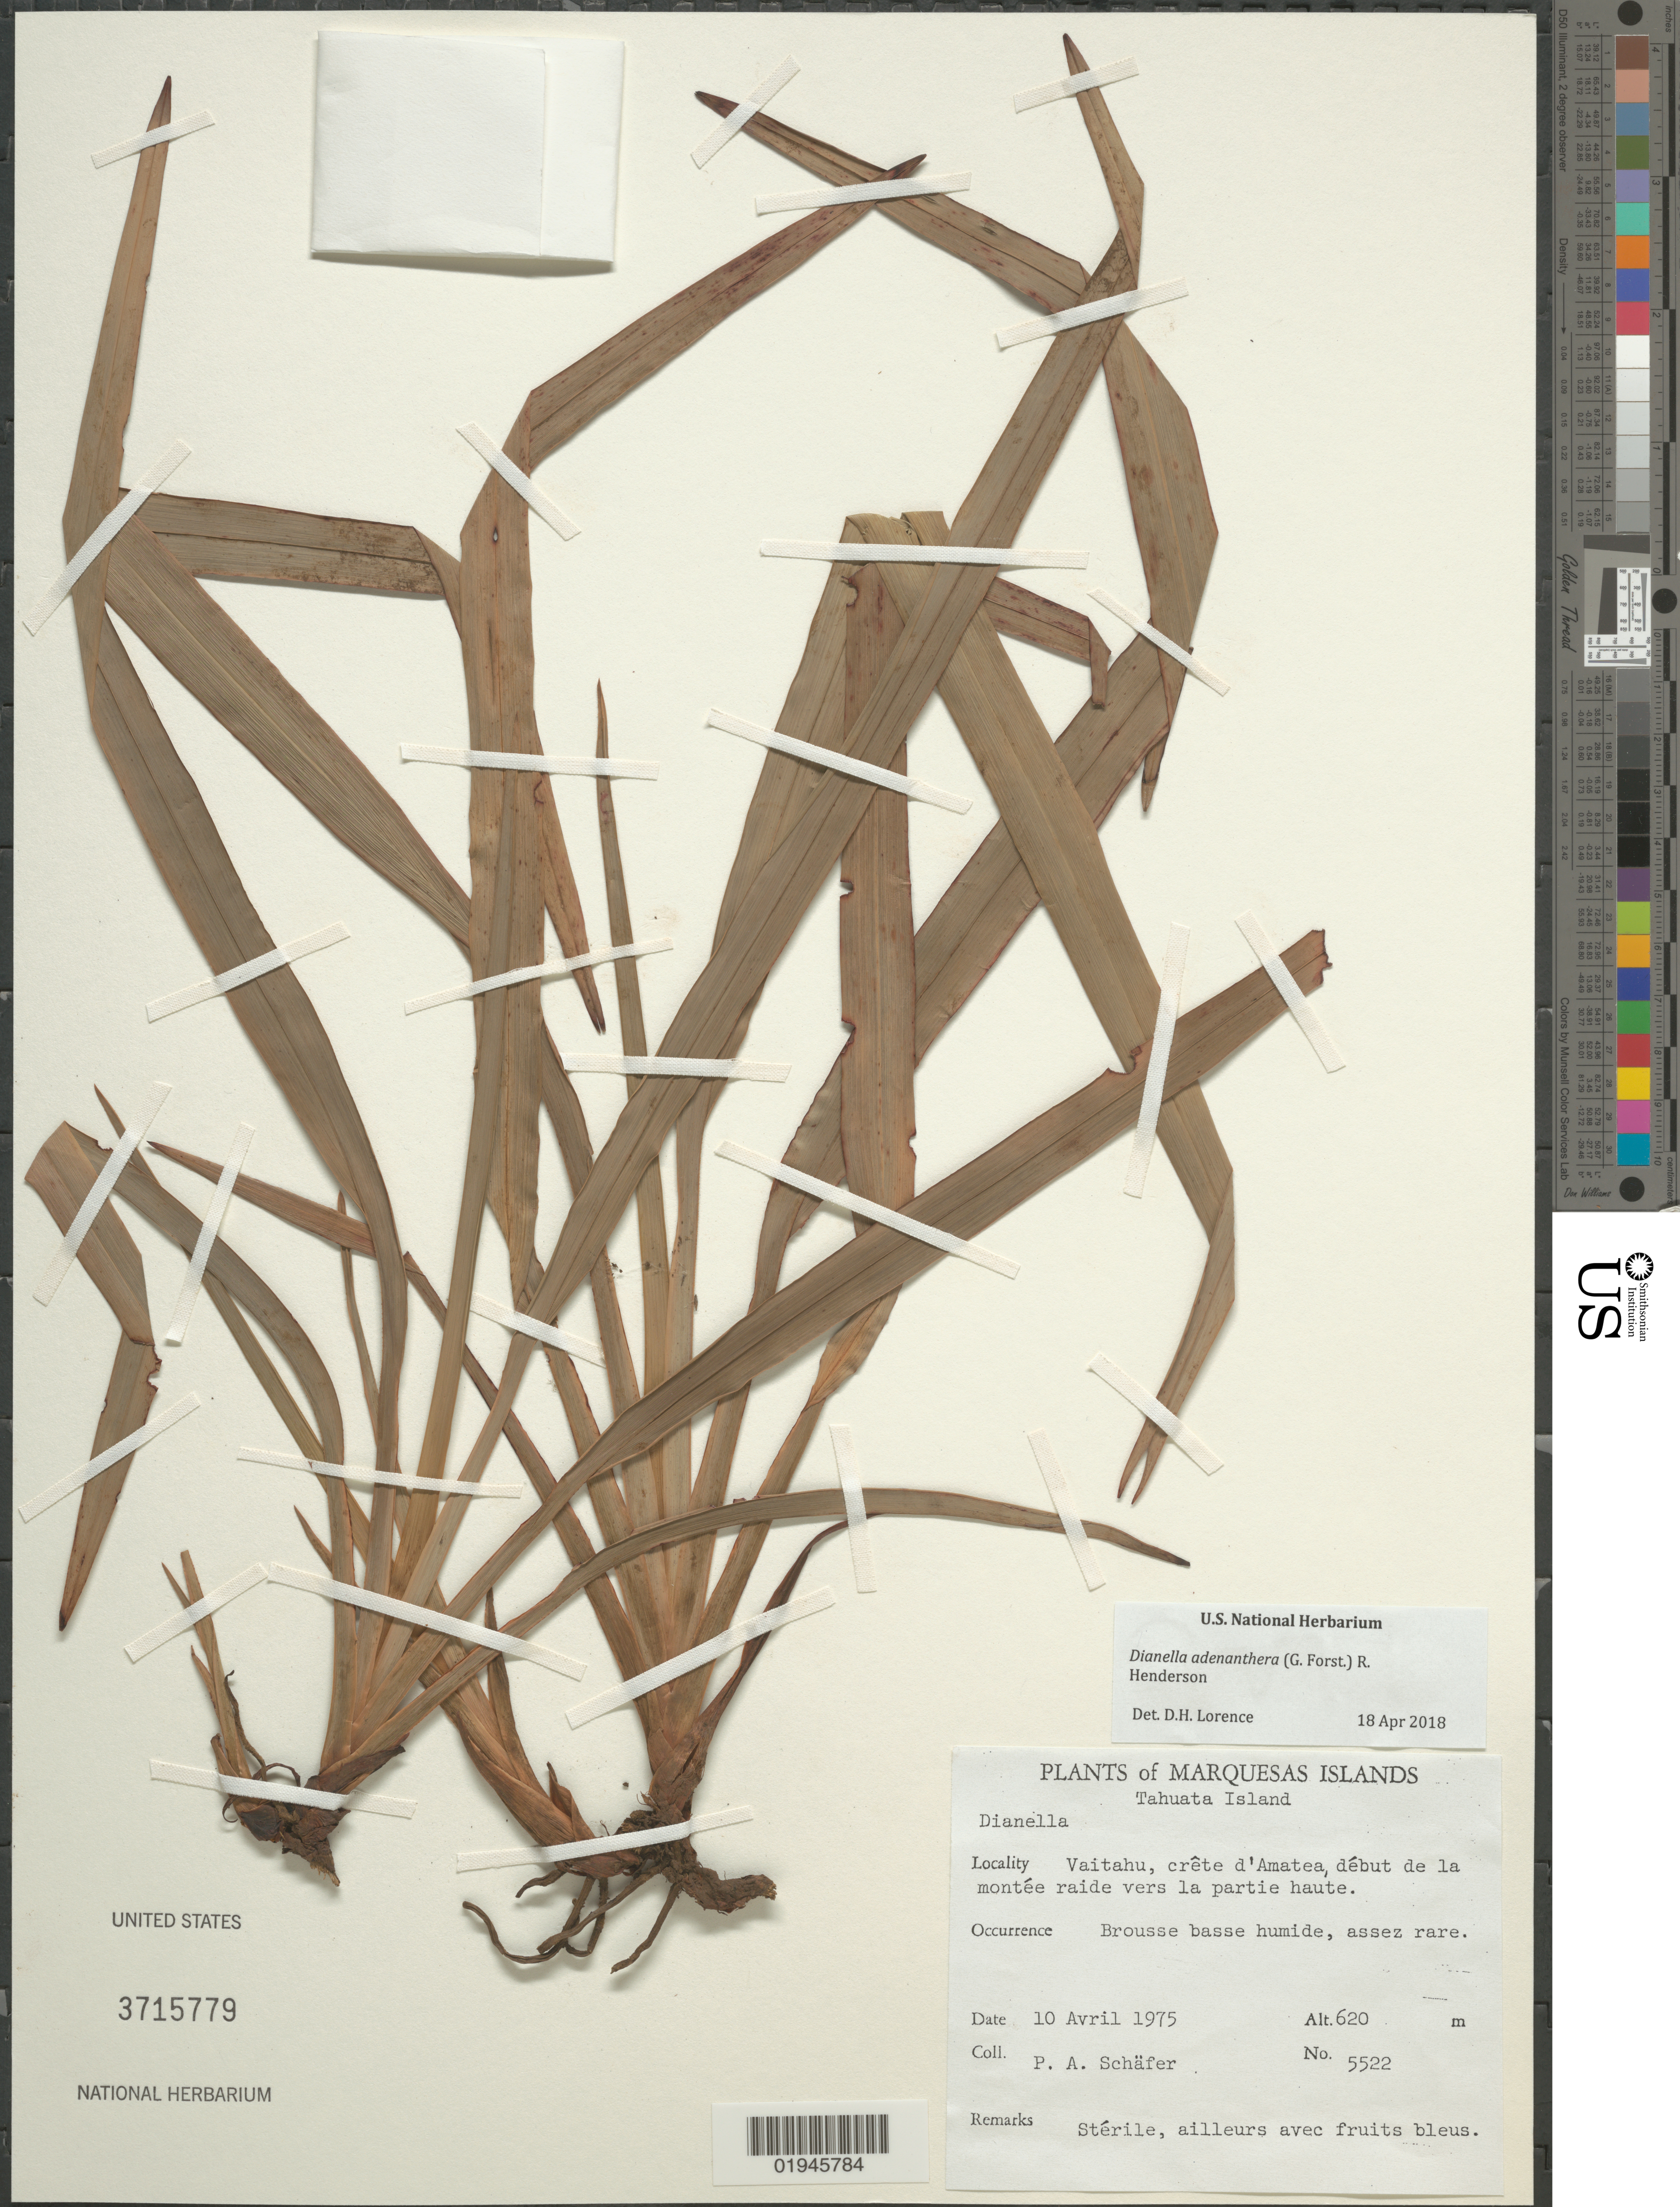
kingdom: Plantae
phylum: Tracheophyta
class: Liliopsida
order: Asparagales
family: Asphodelaceae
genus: Dianella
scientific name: Dianella adenanthera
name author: (G. Forst.) R.J.F. Hend.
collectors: P. A. Schäfer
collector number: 5522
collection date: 1975-04-10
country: French Polynesia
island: Tahuata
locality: Vaitahu crête d'Amatea dêbut de la montée raidde vers la partie huate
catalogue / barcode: US 3715779